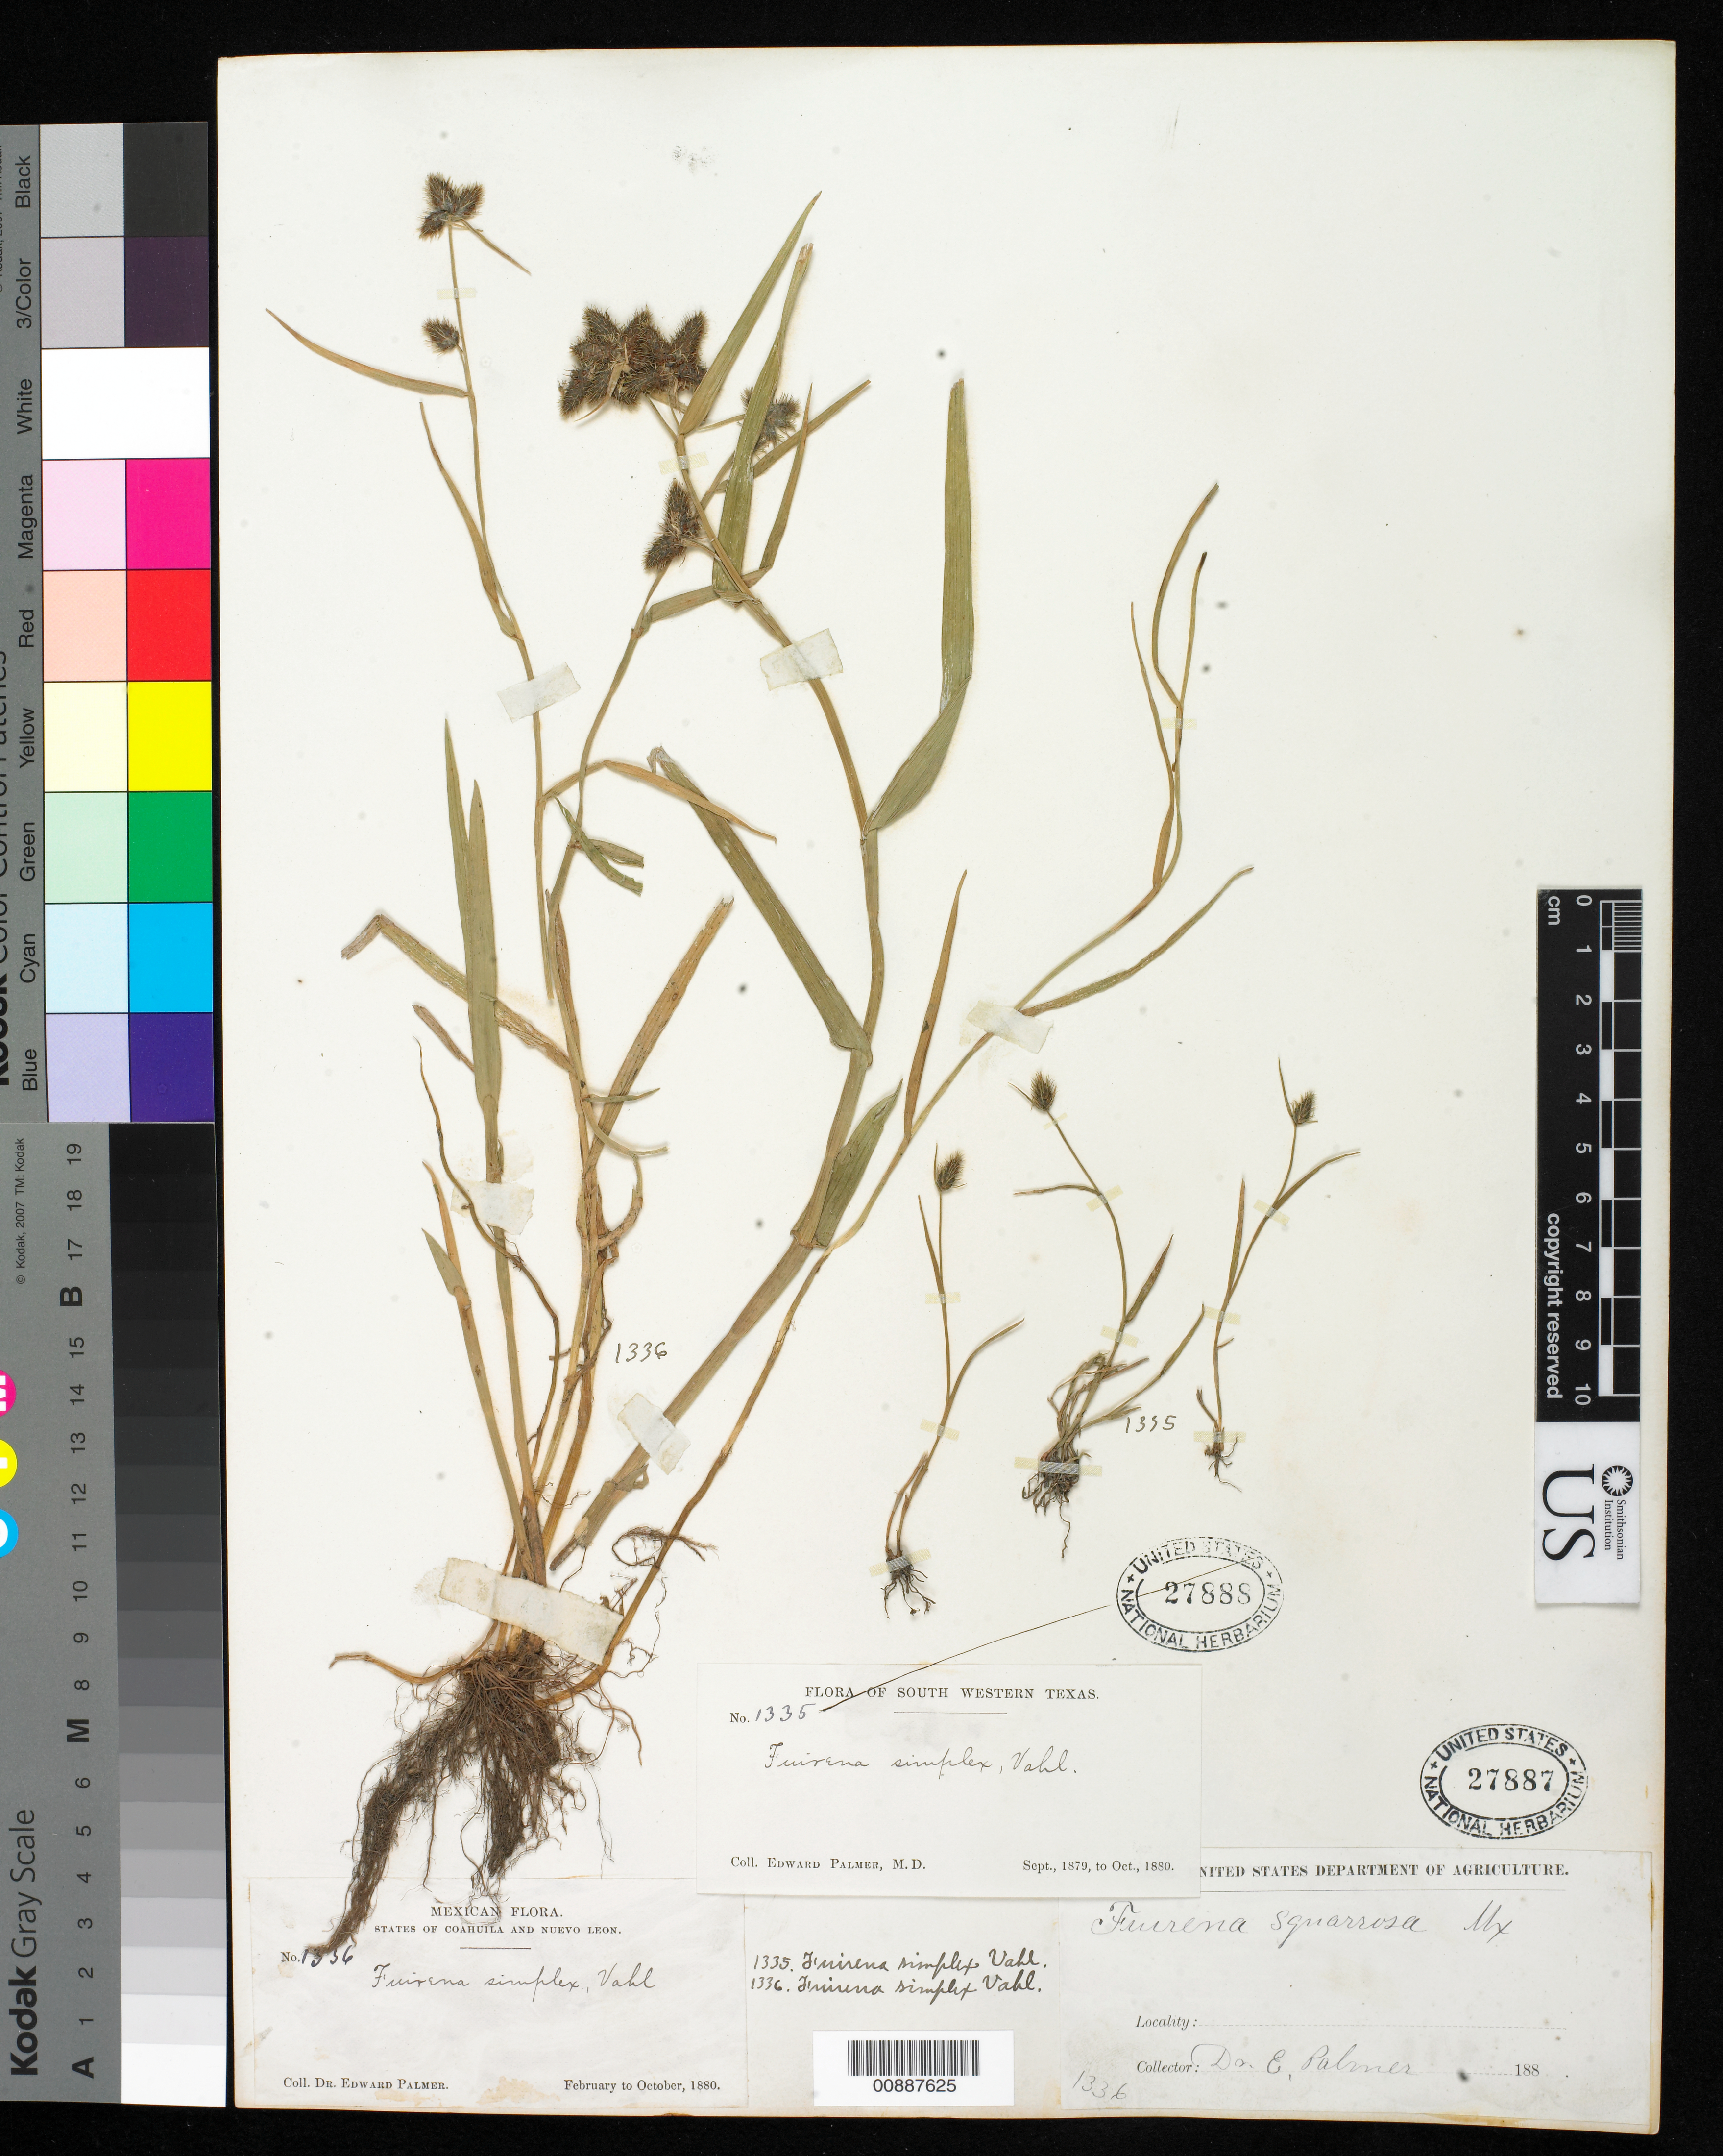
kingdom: Plantae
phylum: Tracheophyta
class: Liliopsida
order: Poales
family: Cyperaceae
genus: Fuirena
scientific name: Fuirena simplex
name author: Vahl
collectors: E. Palmer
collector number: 1336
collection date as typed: Feb 1880 to -- Oct 1880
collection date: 1880-02/1880-10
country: Mexico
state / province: Coahuila / Nuevo León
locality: States of Coahuila and Nuevo León.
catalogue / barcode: US 27887